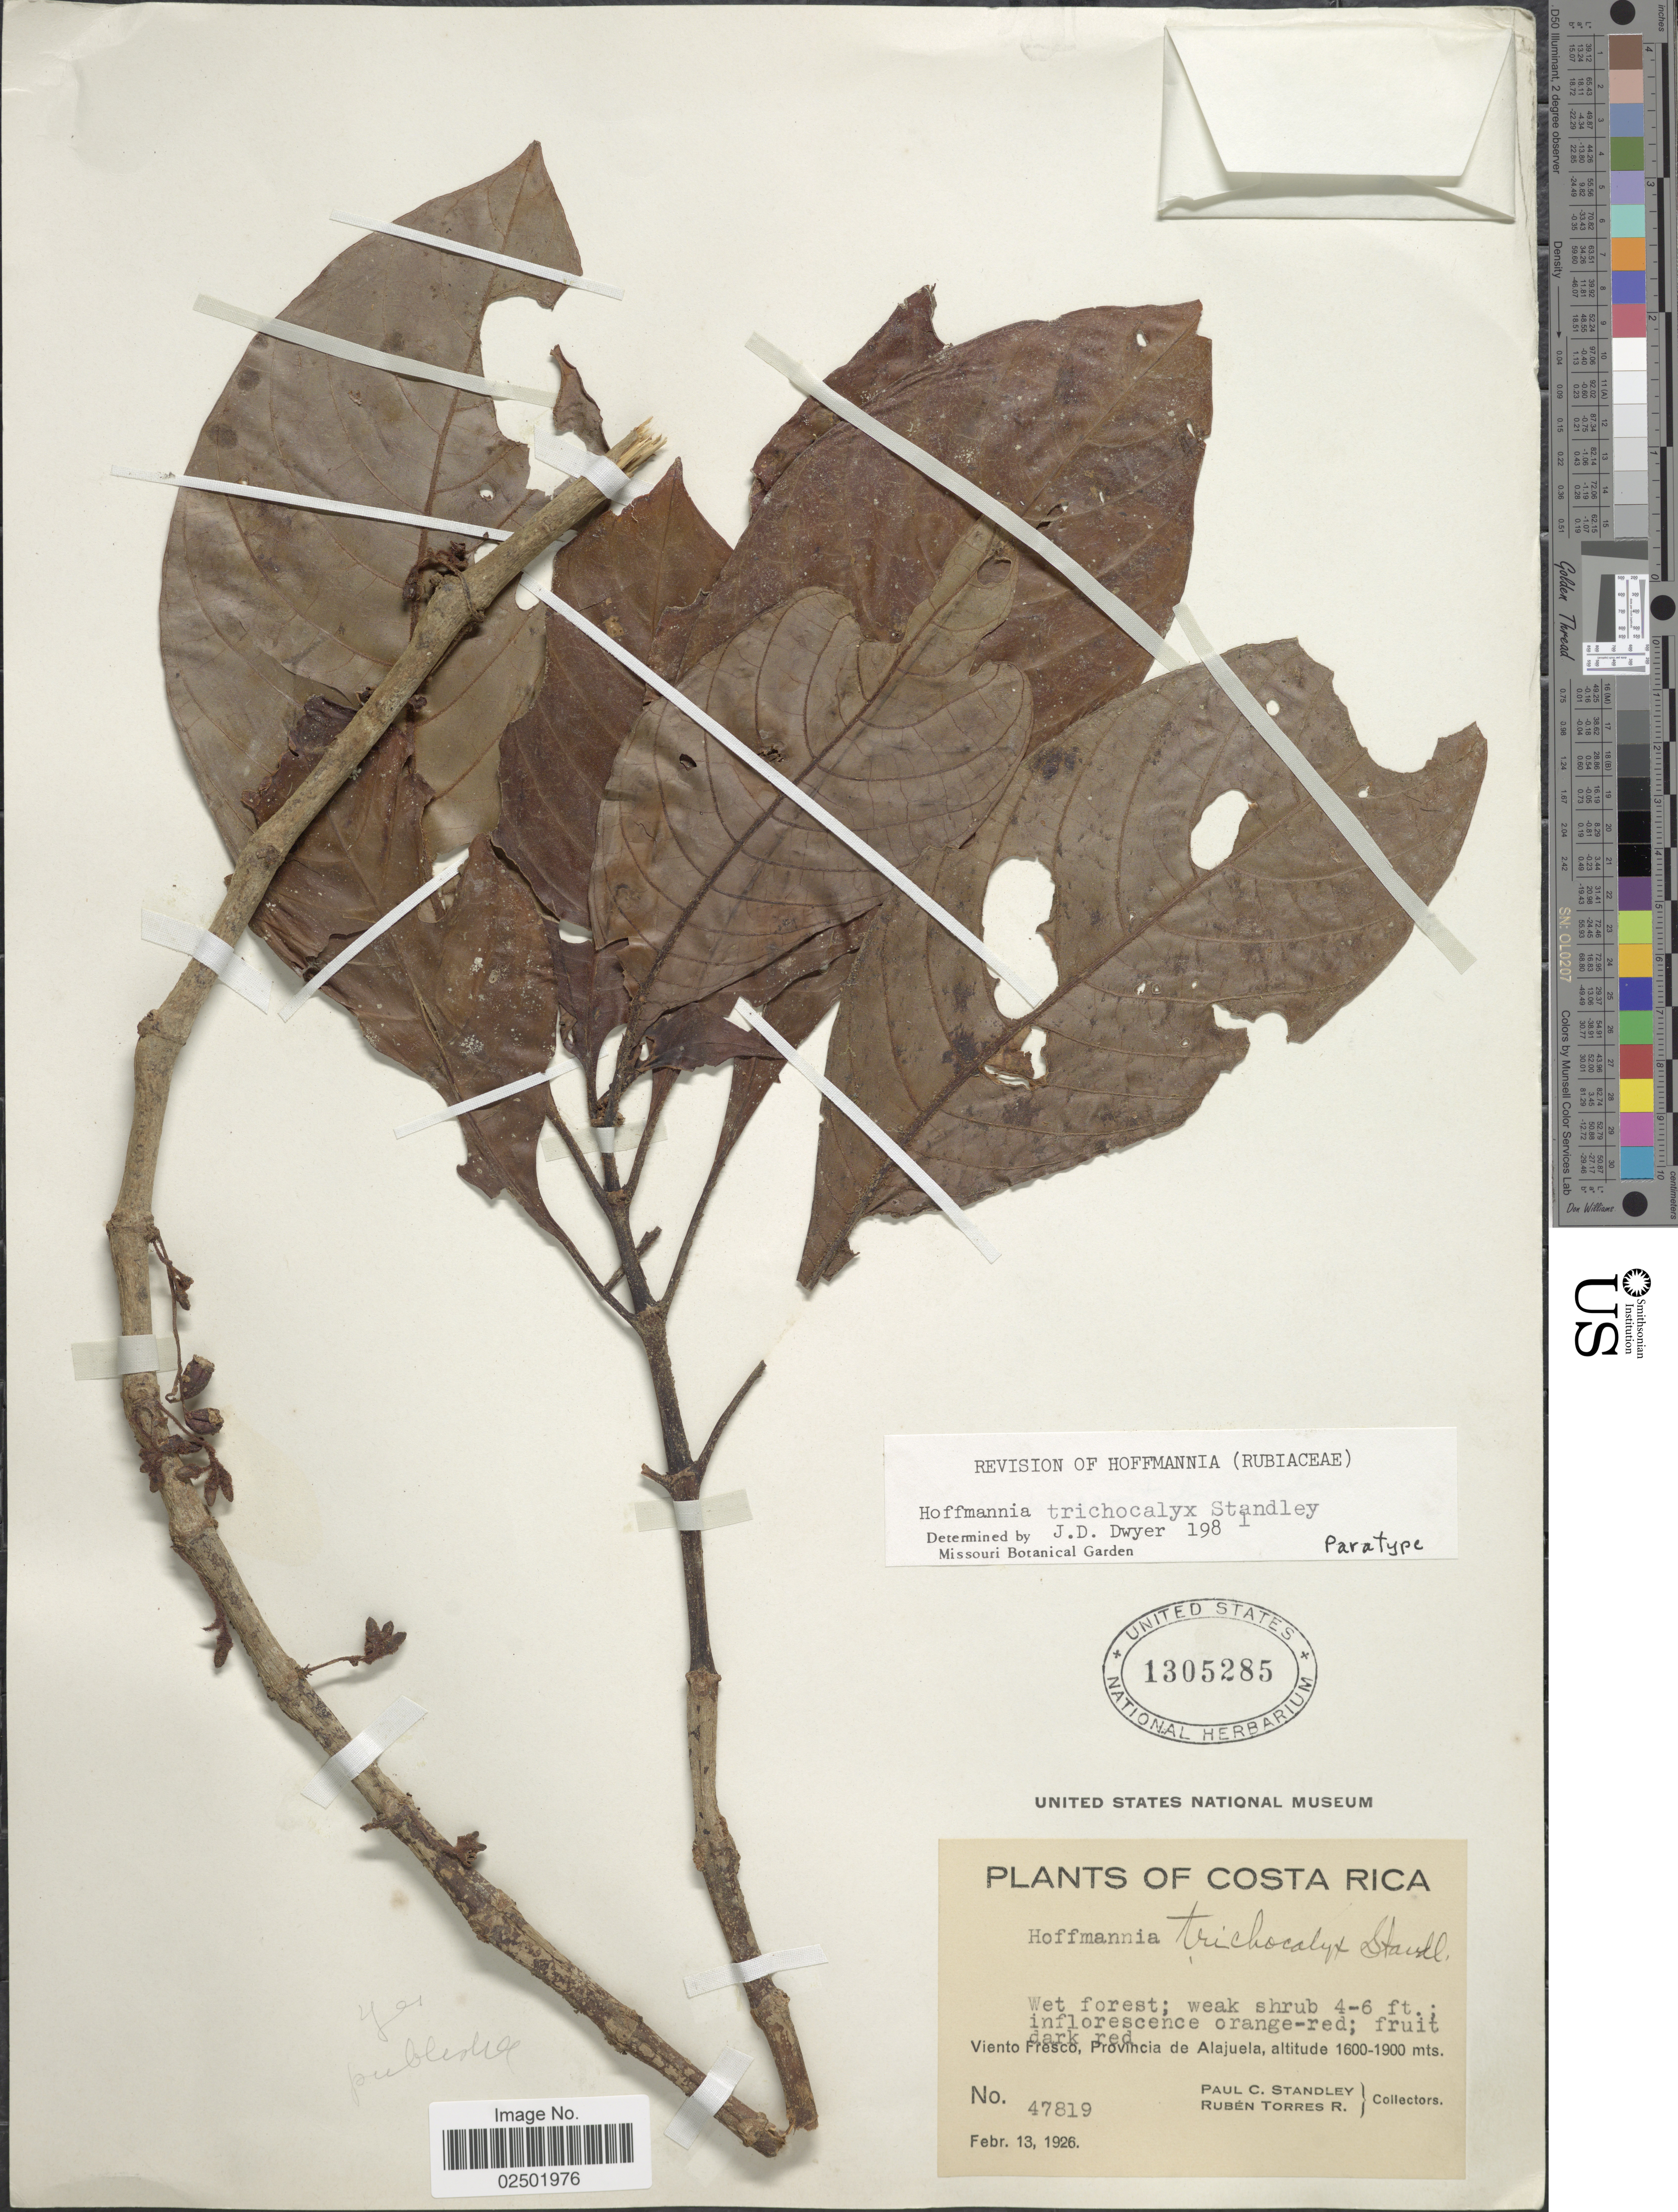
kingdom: Plantae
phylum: Tracheophyta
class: Magnoliopsida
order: Gentianales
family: Rubiaceae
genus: Hoffmannia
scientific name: Hoffmannia trichocalyx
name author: Standl.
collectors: P. C. Standley & R. Torres Rojas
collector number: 47819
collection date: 1926-02-13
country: Costa Rica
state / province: Alajuela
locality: Viento Fresco,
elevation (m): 1600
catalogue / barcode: US 1305285